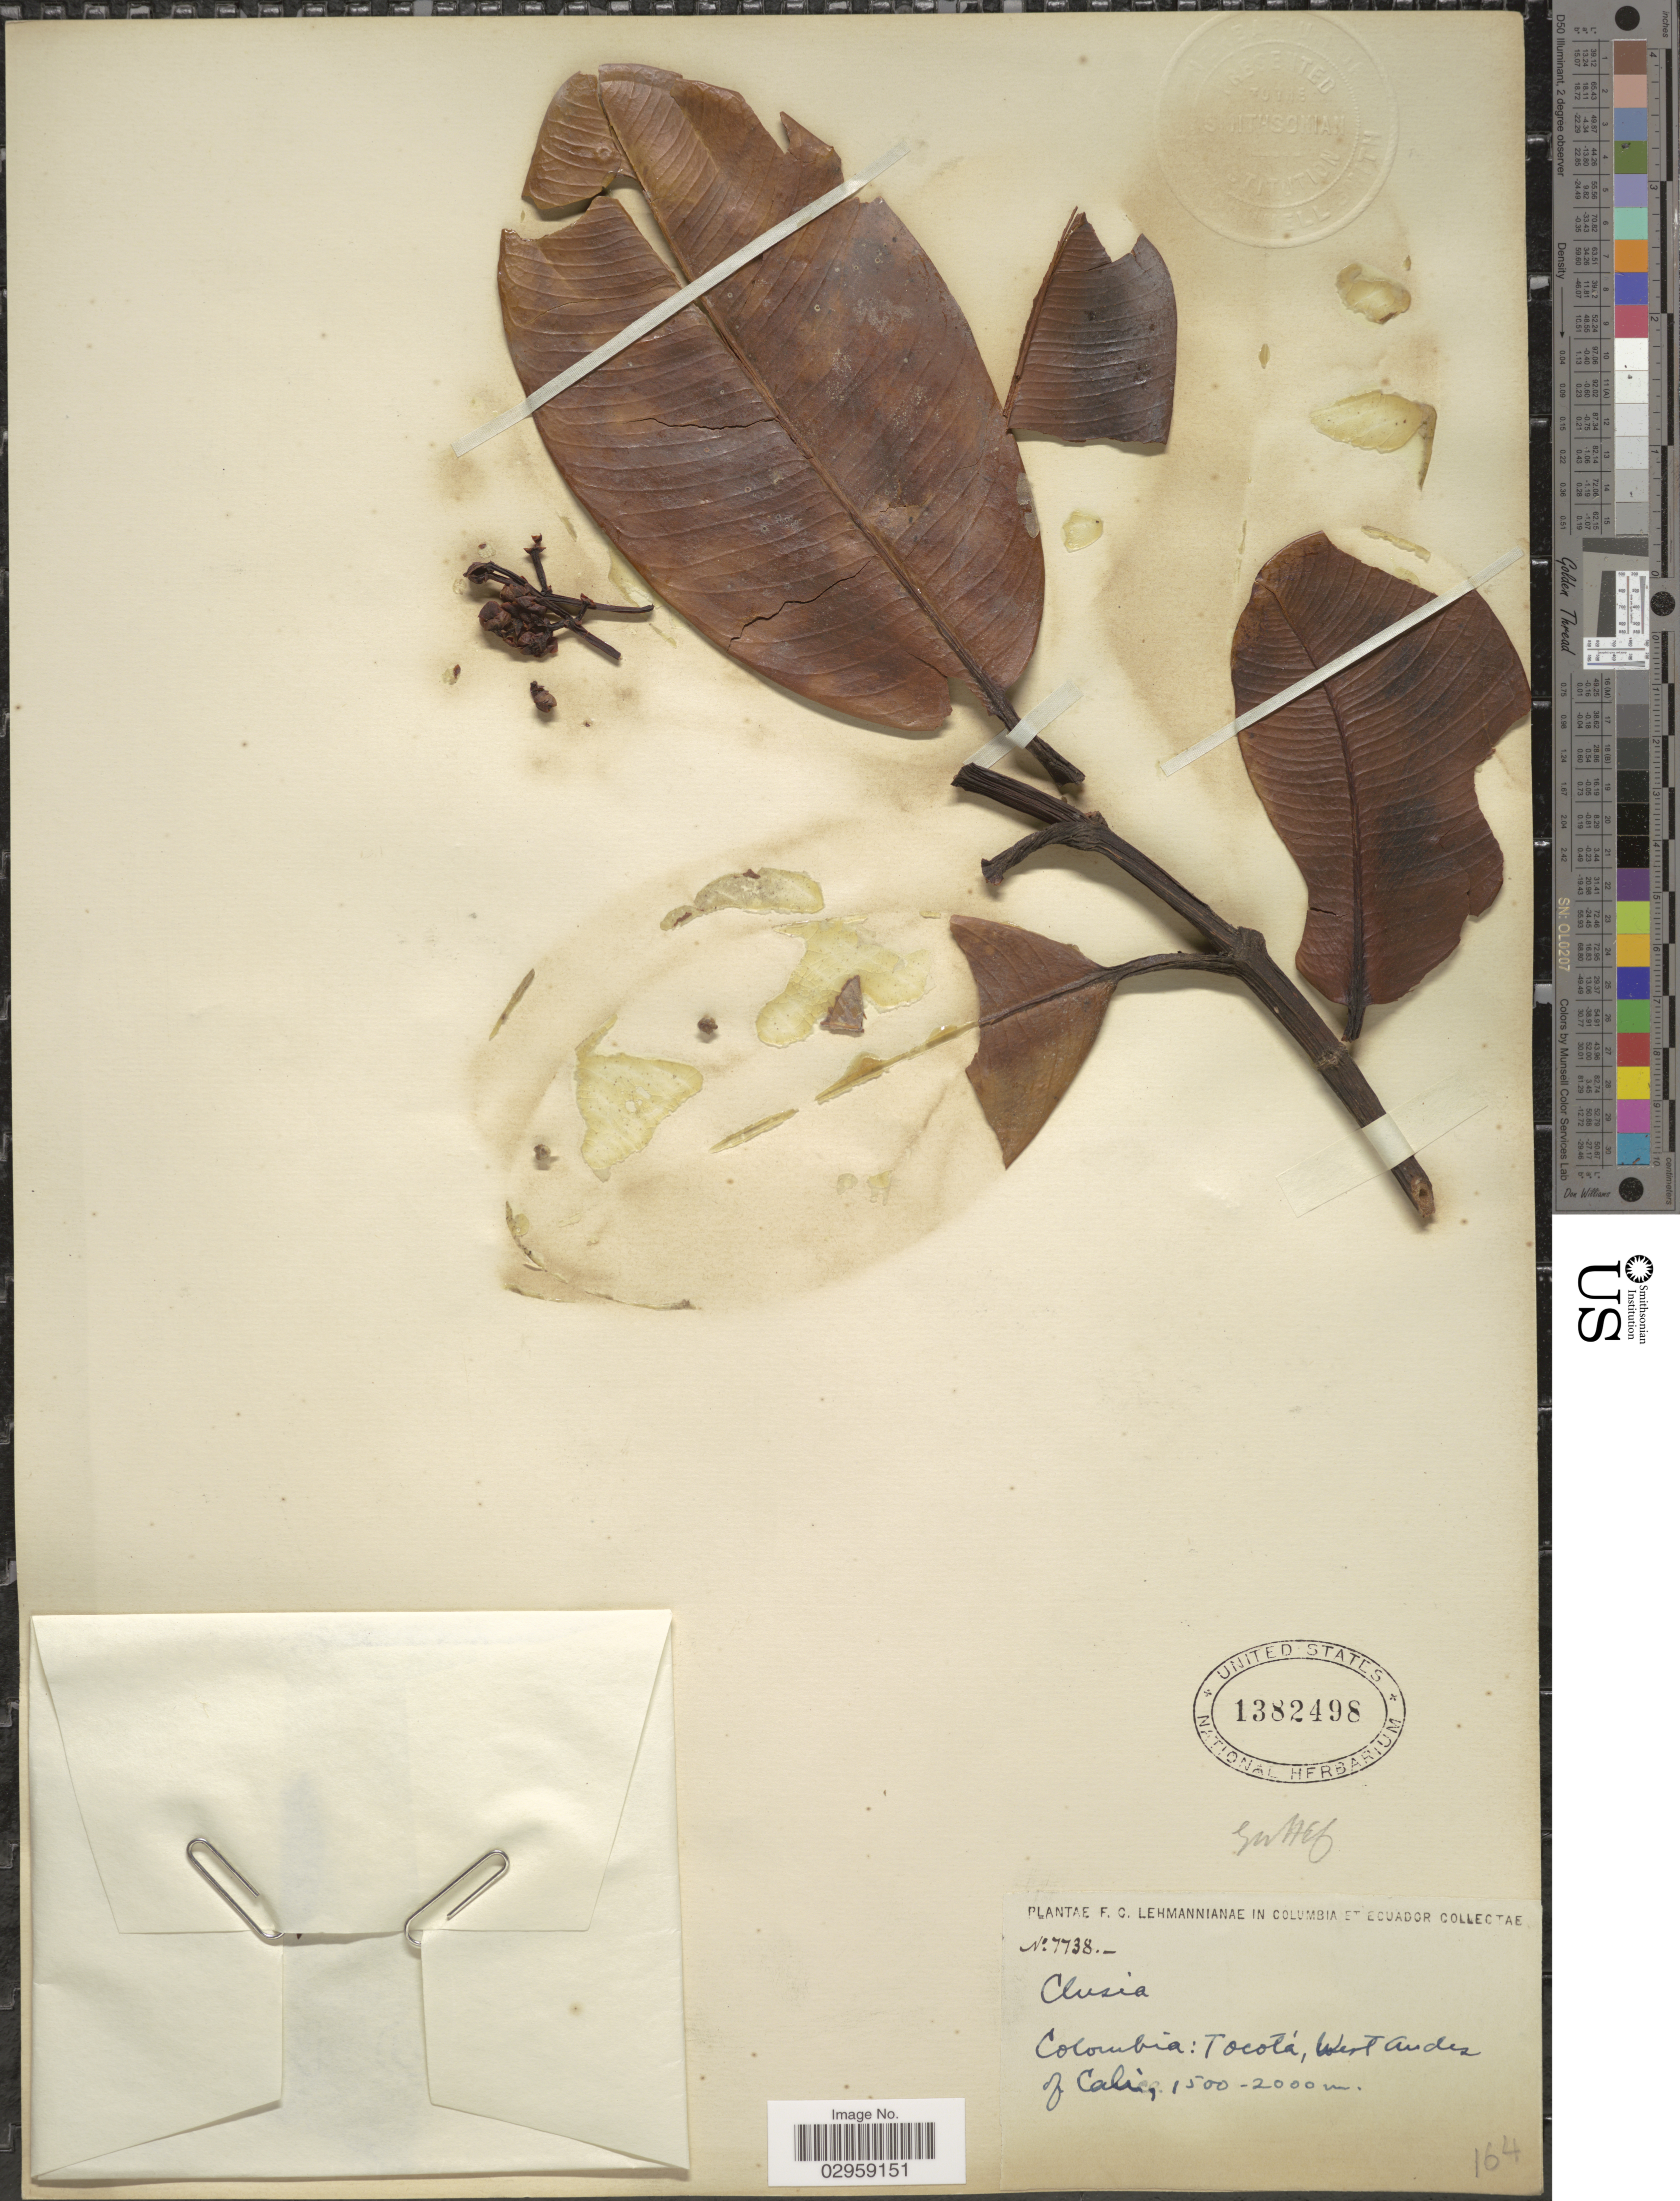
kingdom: Plantae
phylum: Tracheophyta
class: Magnoliopsida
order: Malpighiales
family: Clusiaceae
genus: Clusia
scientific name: Clusia articulata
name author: Vesque in A. DC.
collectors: F. C. Lehmann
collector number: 7738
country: Colombia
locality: Tocotá, West Andes of Calí.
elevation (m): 1500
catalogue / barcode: US 1382498